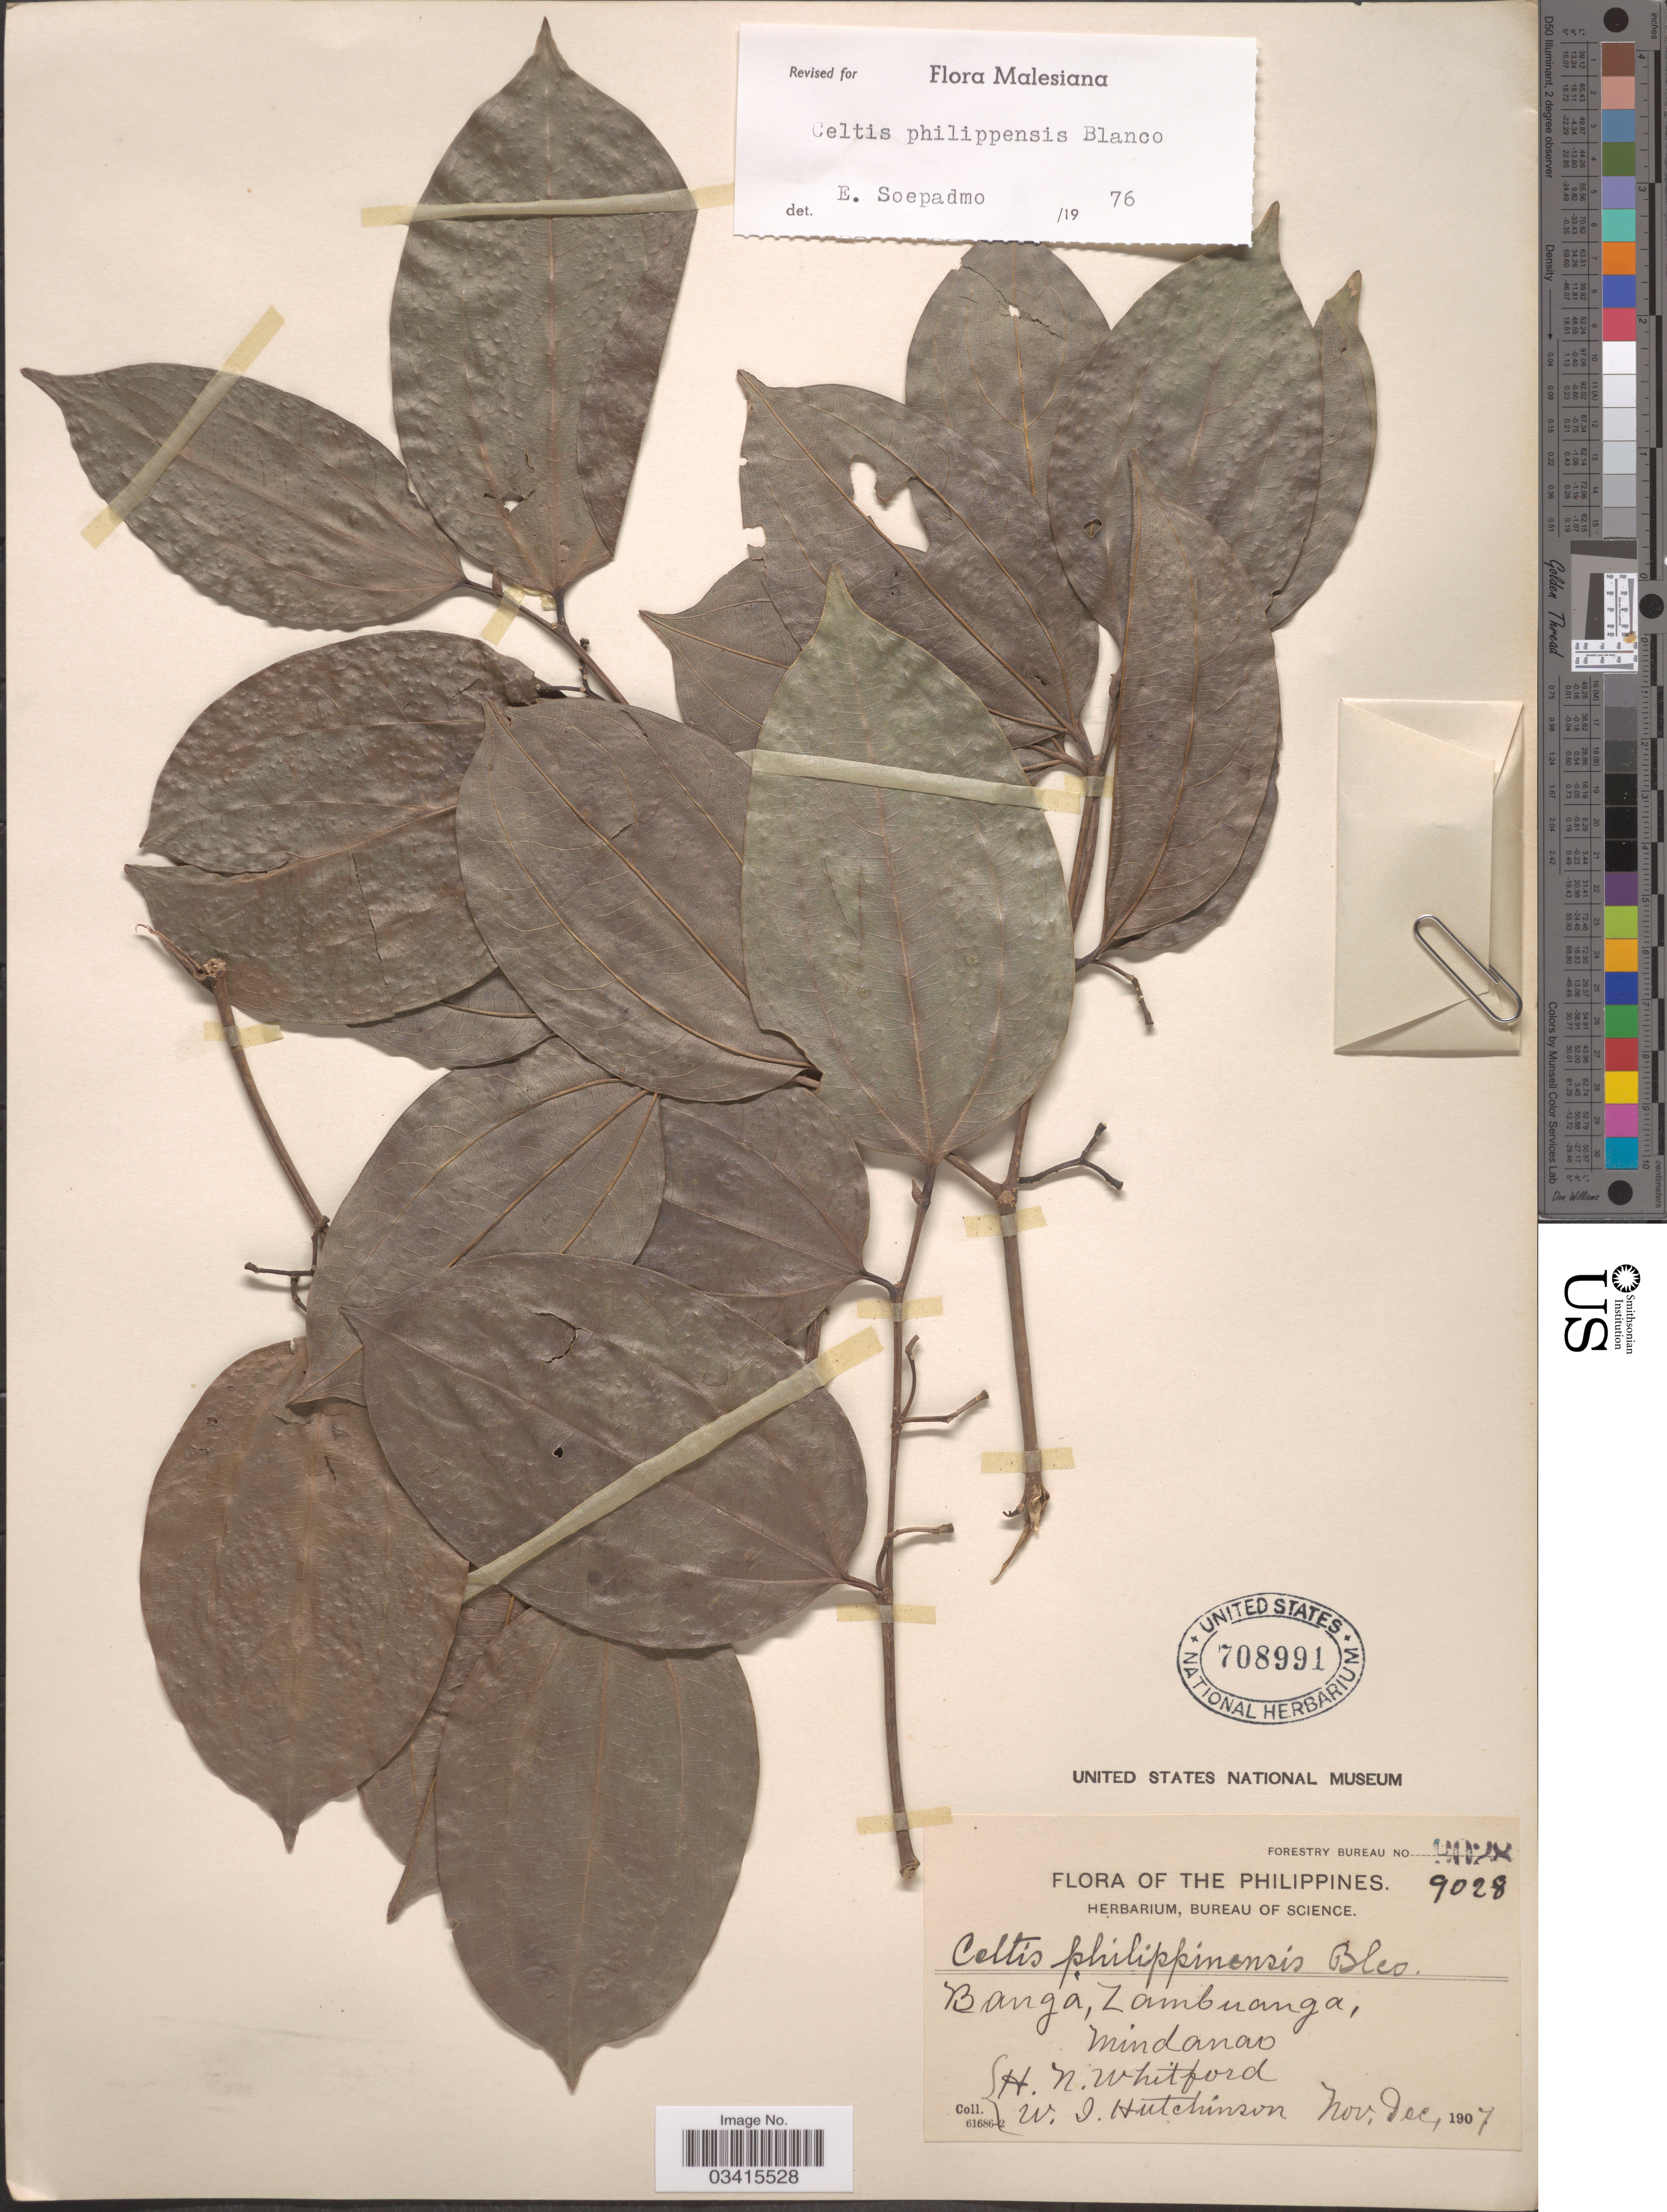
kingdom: Plantae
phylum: Tracheophyta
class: Magnoliopsida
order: Rosales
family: Cannabaceae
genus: Celtis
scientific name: Celtis philippensis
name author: Blanco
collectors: H. N. Whitford & W. I. Hutchinson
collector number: Forestry Bureau 9028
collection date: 1907-11/1907-12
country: Philippines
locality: Banga, Zambuanga, Mindanao.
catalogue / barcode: US 708991